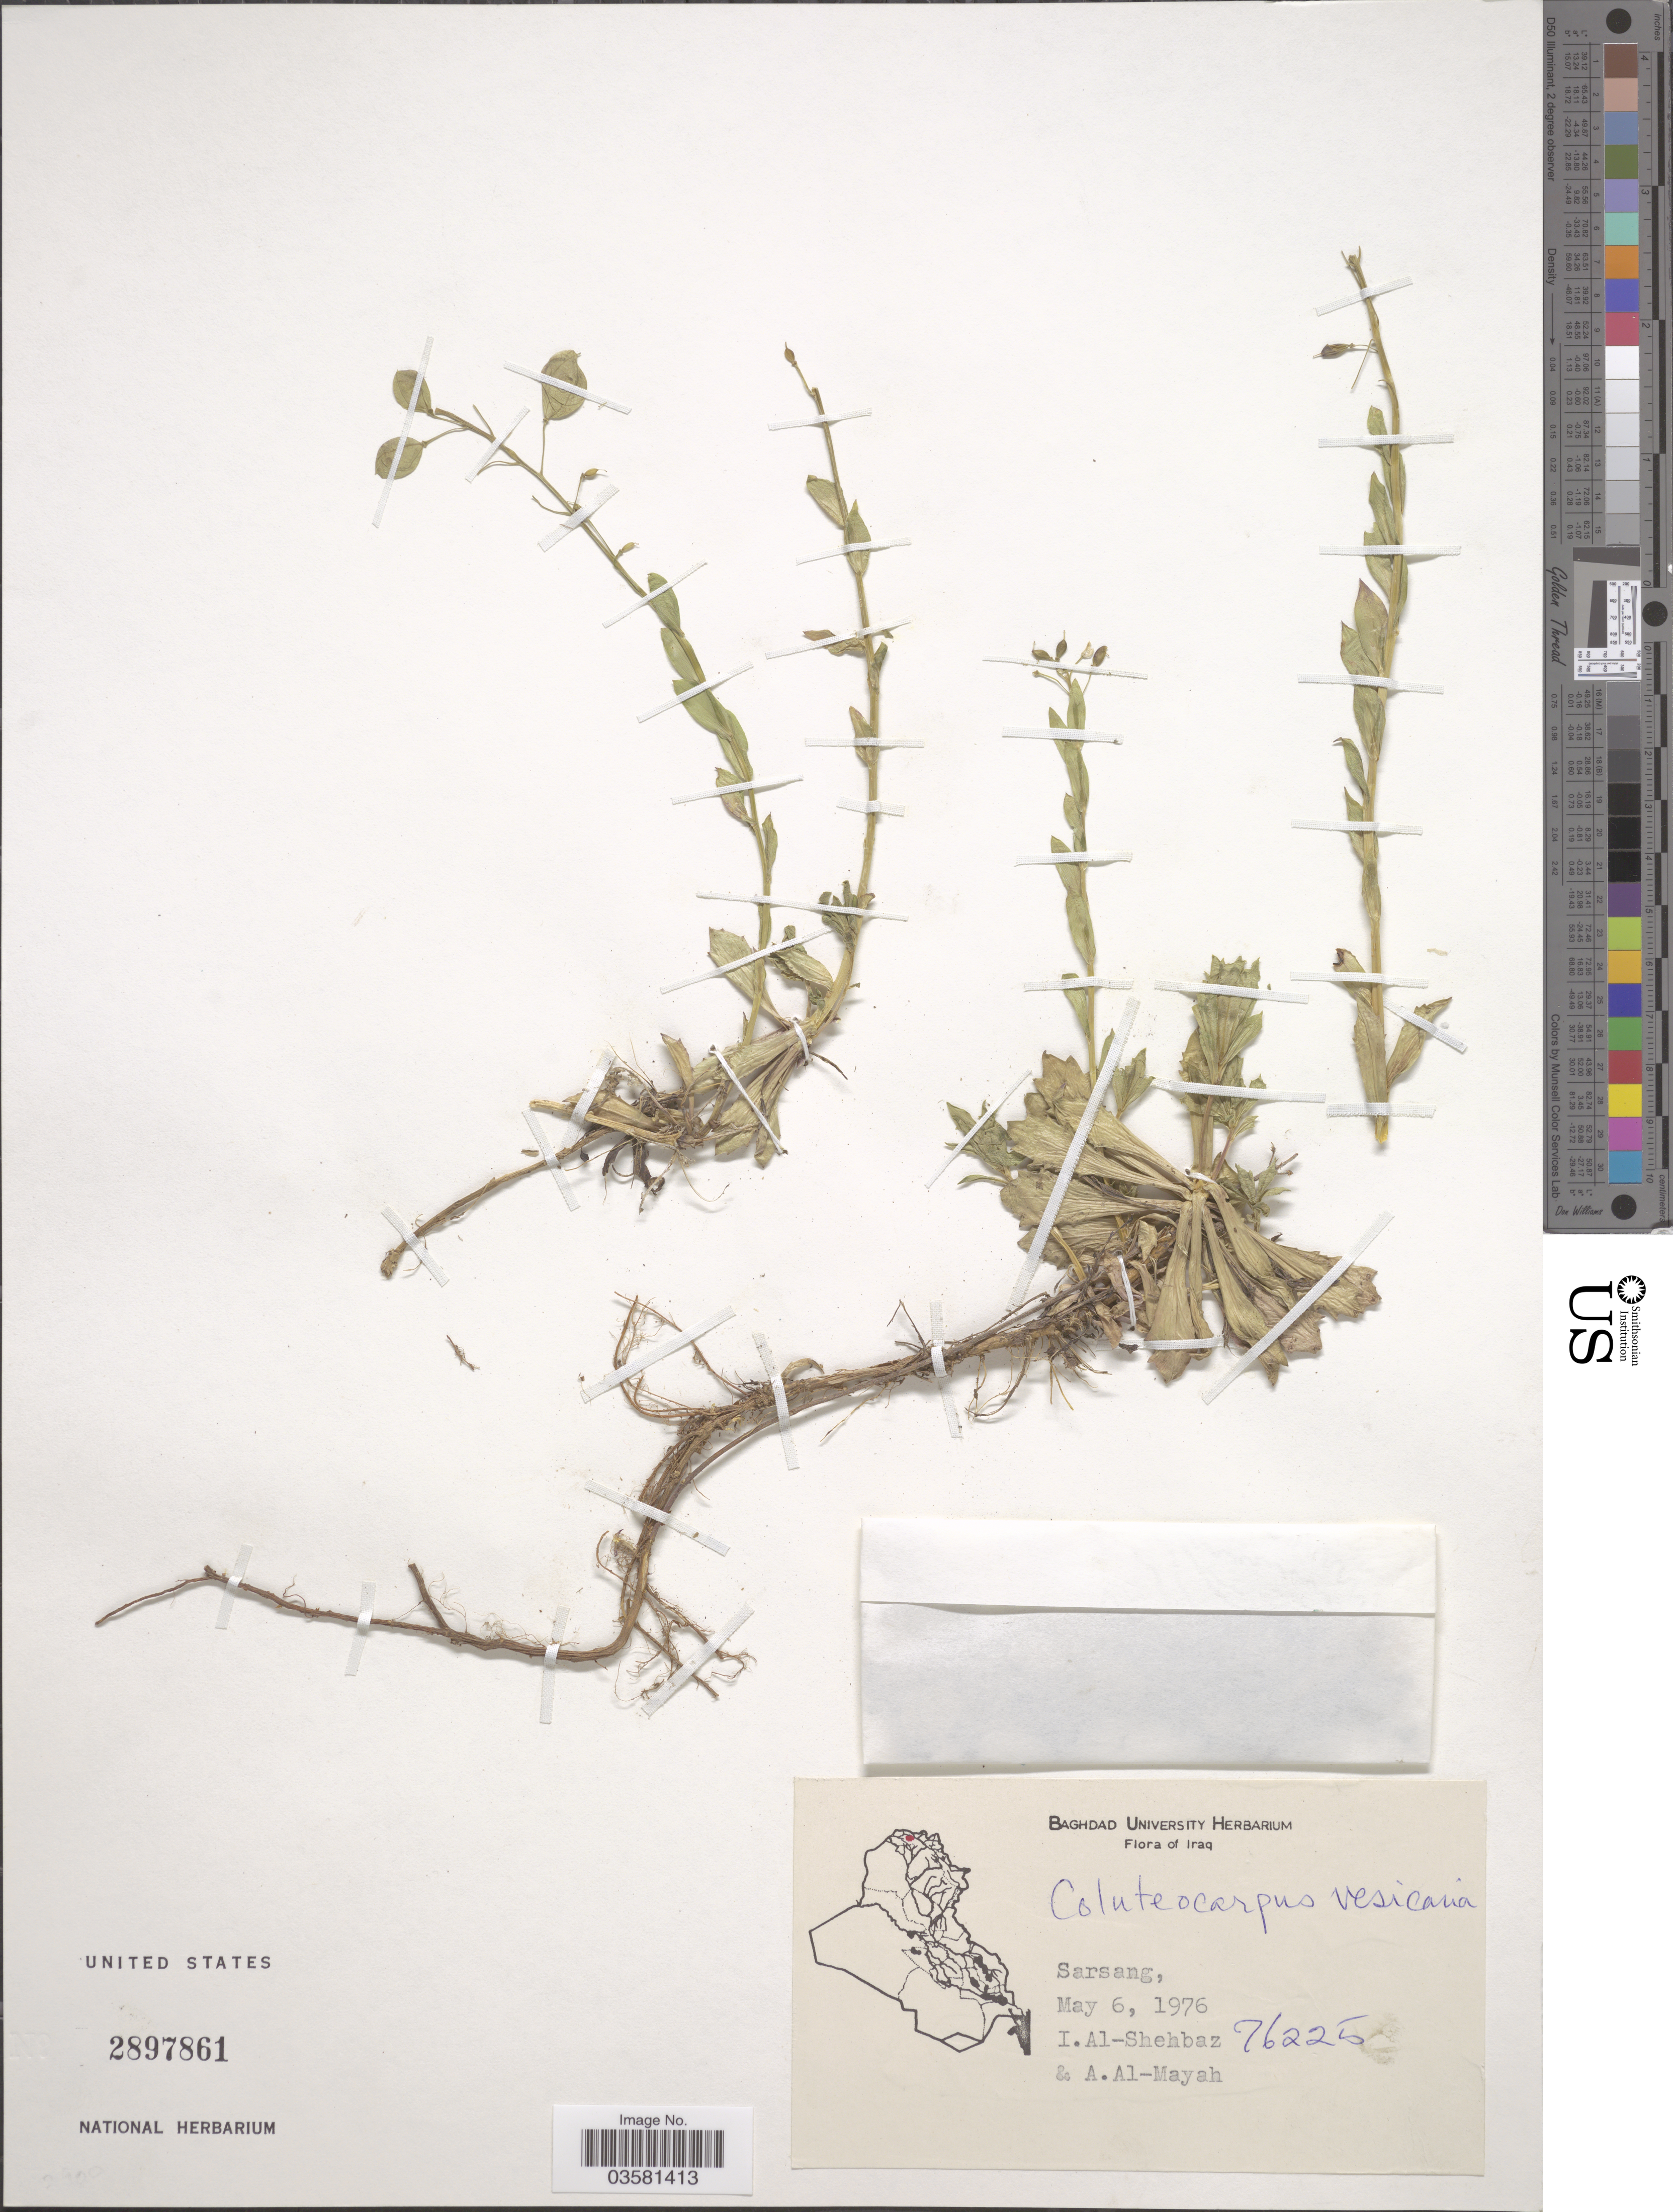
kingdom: Plantae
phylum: Tracheophyta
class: Magnoliopsida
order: Brassicales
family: Brassicaceae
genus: Coluteocarpus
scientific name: Coluteocarpus vesicaria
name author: (L.) Holmboe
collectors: I. Al-Shehbaz & A. Al-Mayah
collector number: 76225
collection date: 1976-05-06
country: Iraq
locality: Sarsang.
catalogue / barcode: US 2897861